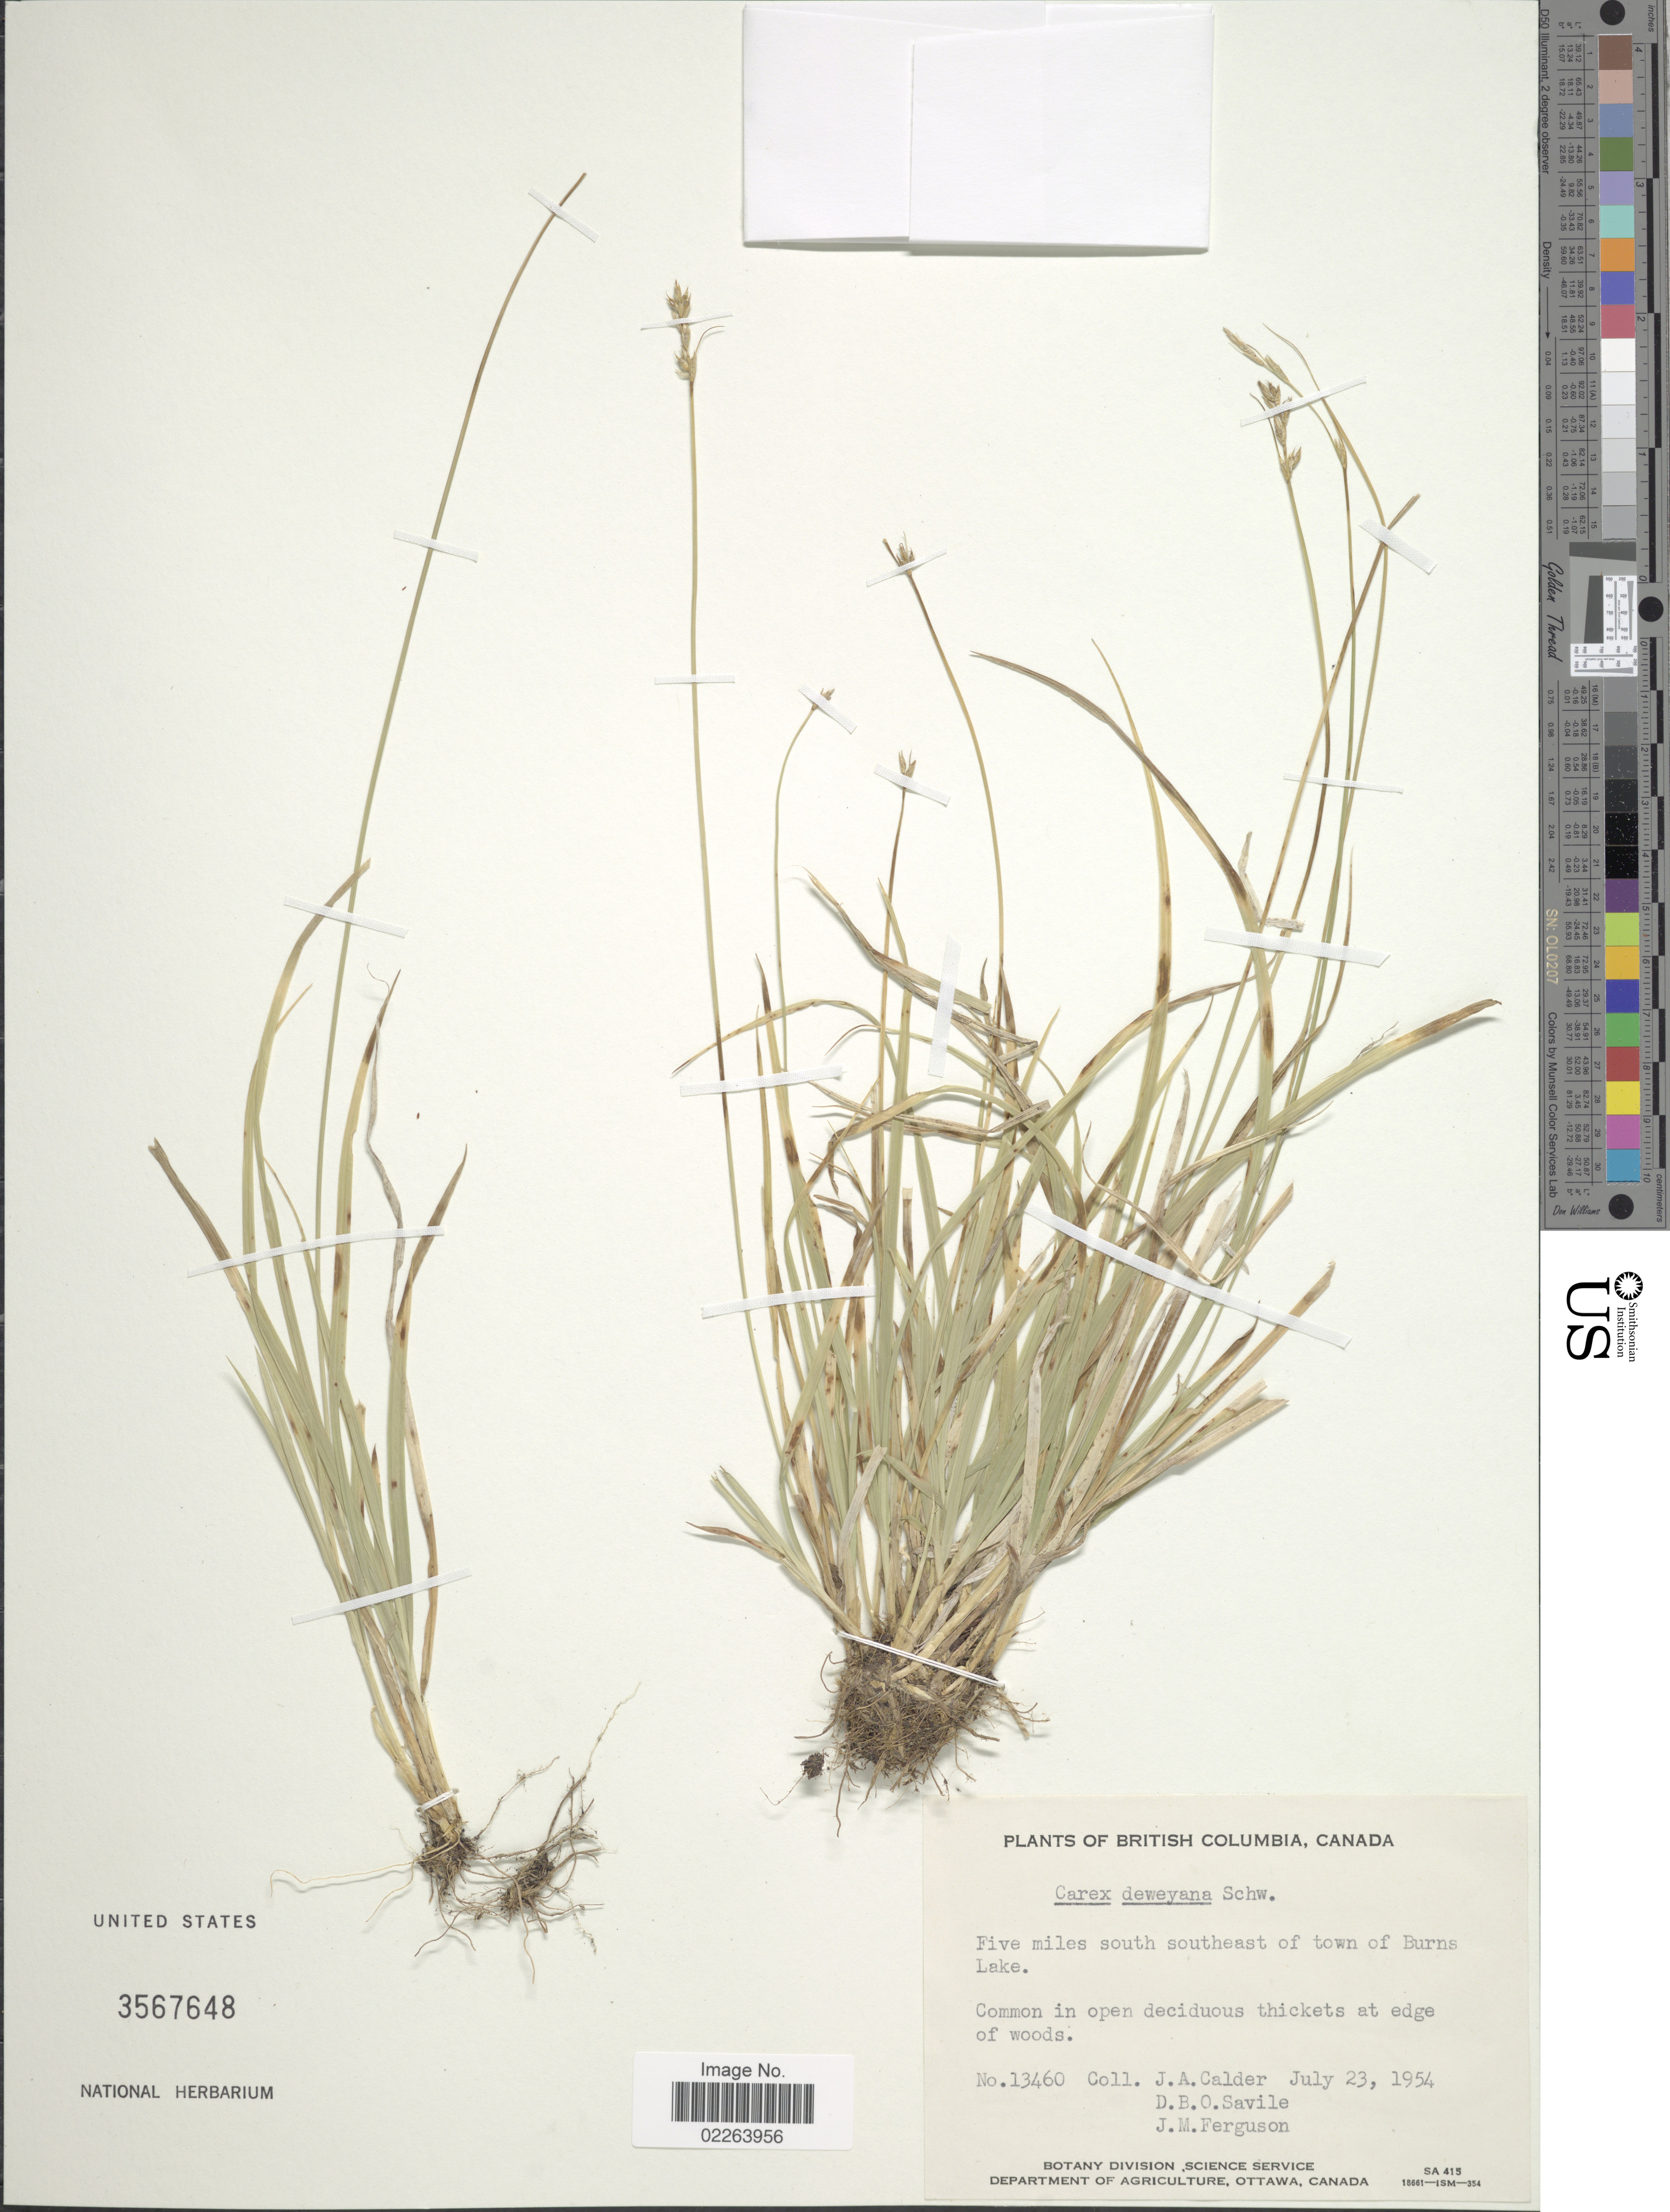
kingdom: Plantae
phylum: Tracheophyta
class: Liliopsida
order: Poales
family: Cyperaceae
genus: Carex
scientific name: Carex deweyana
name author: Schwein.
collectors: J. A. Calder, D. Savile & J. M. Ferguson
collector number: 13460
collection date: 1954-07-23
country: Canada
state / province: British Columbia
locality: Five miles south southeast of town of Burns Lake, Common in open deciduous thickets at edge of woods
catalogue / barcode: US 3567648